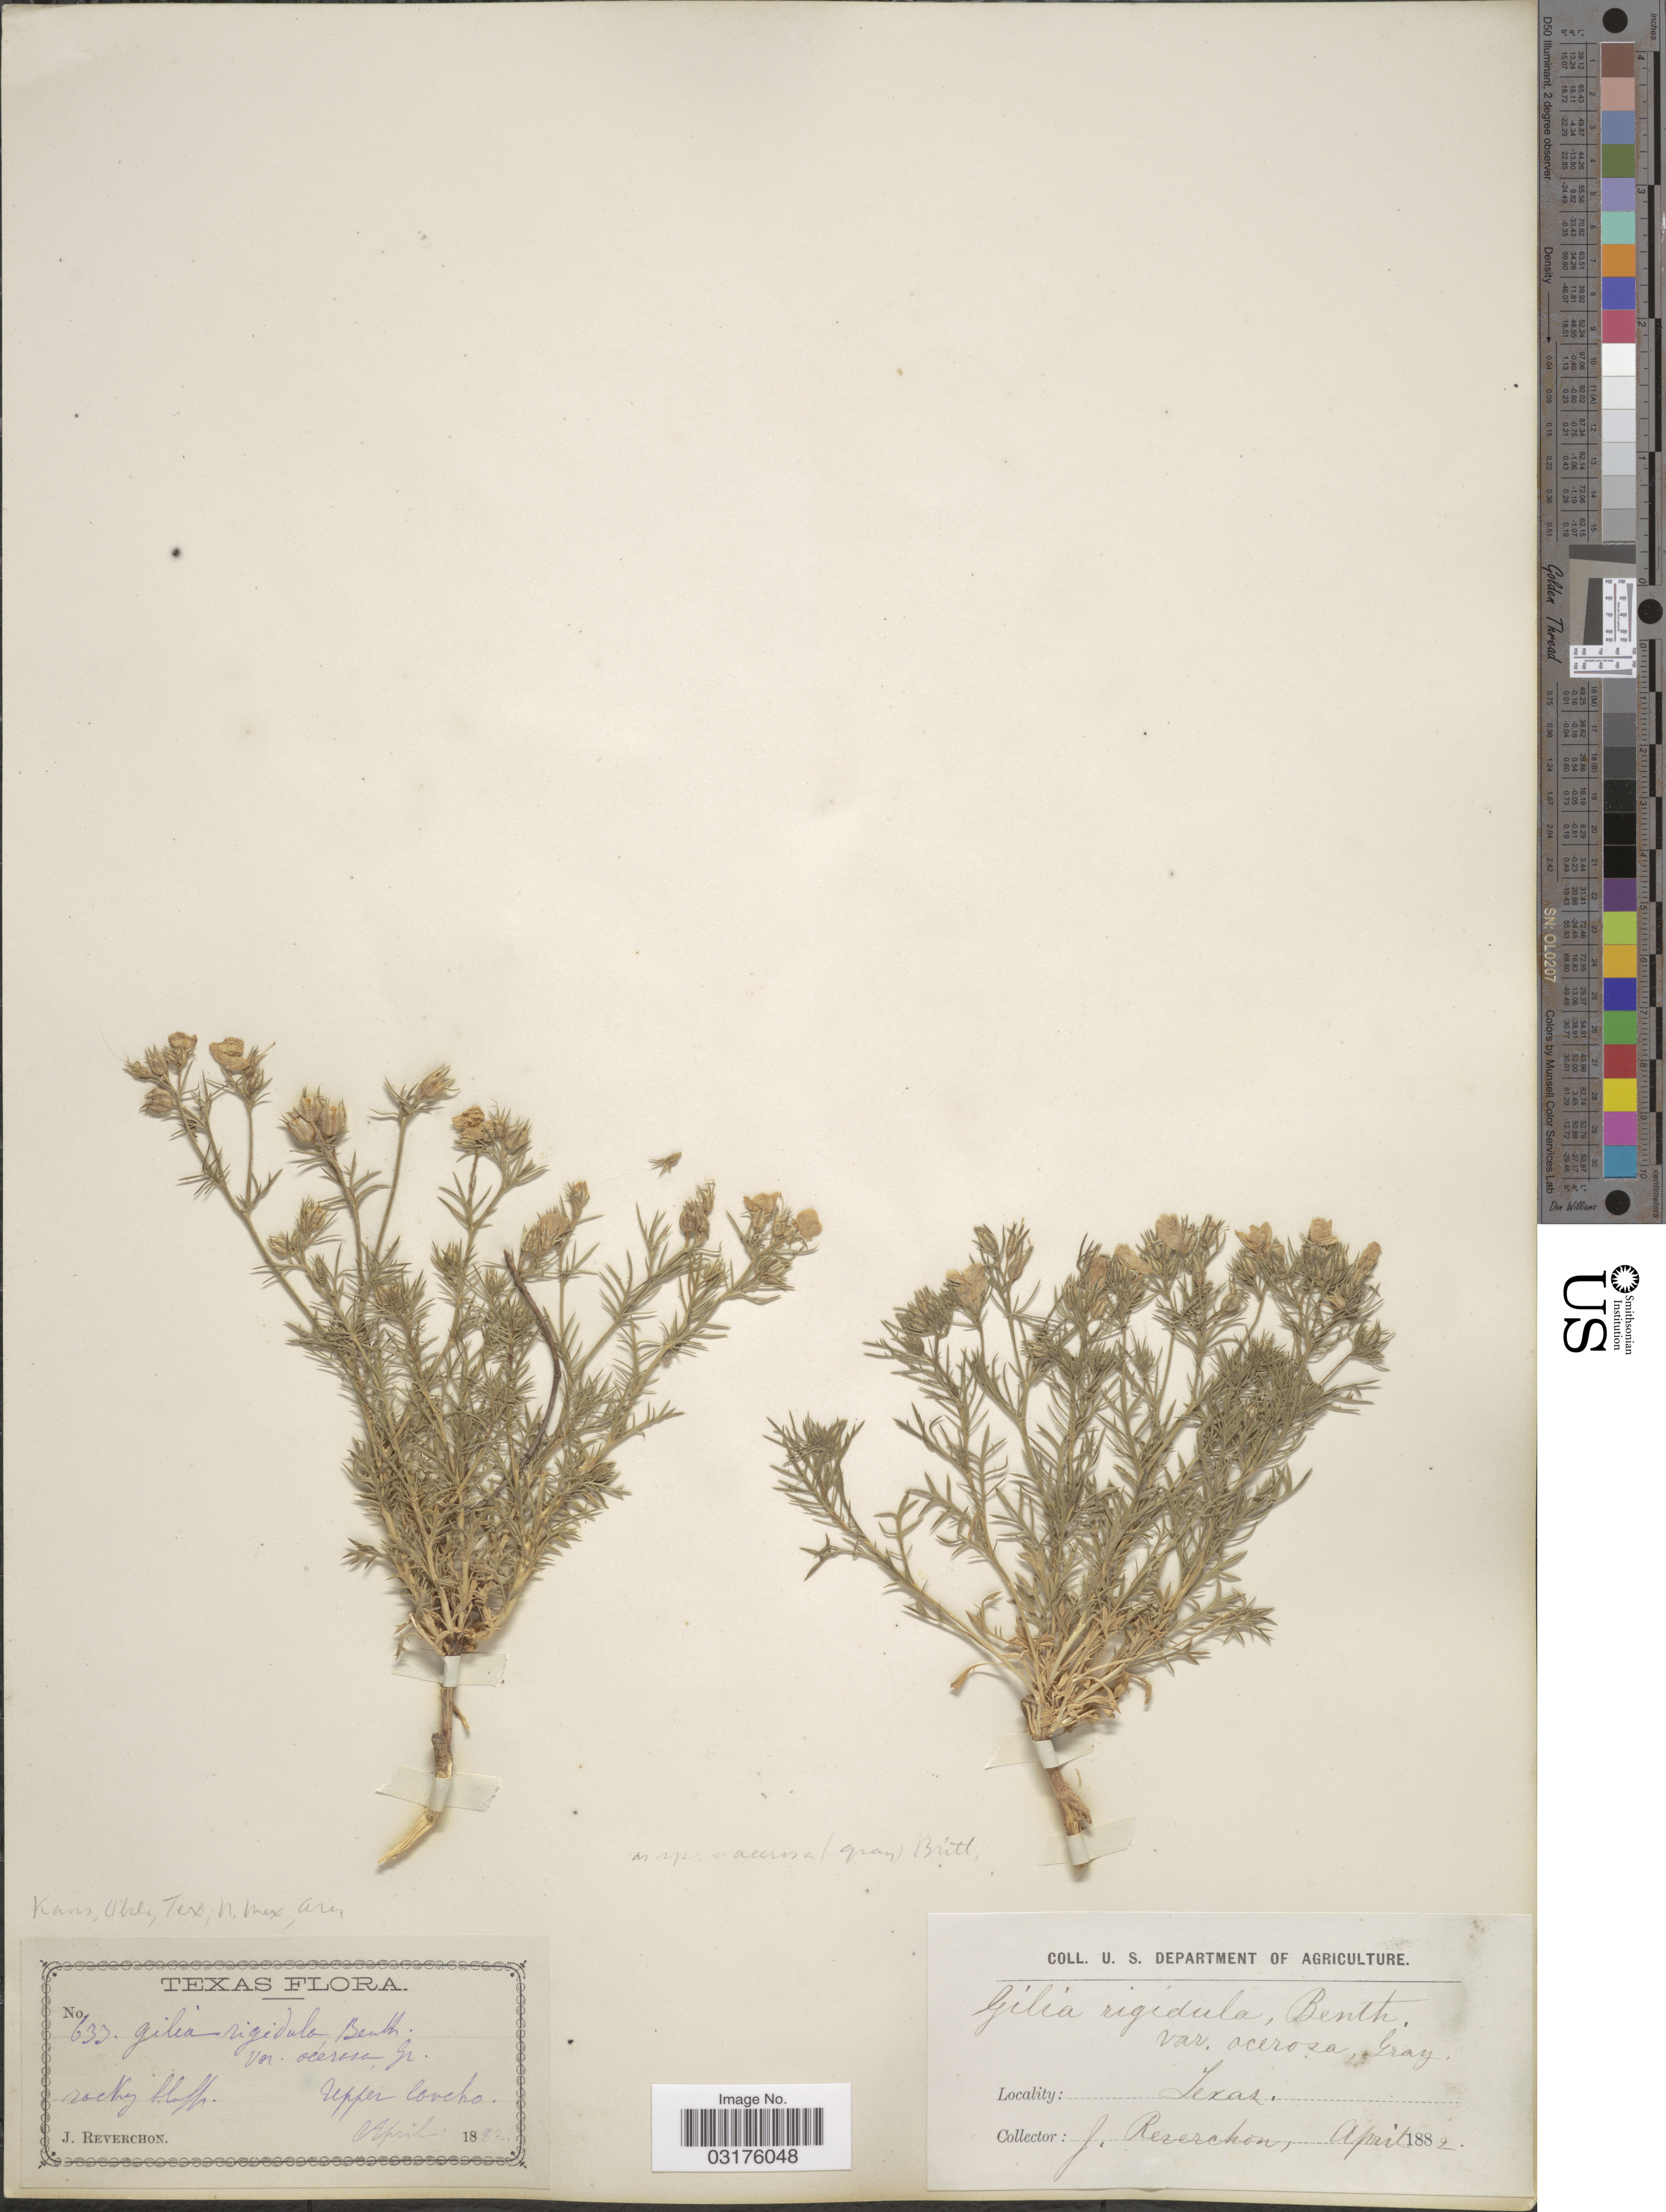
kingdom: Plantae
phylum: Tracheophyta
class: Magnoliopsida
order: Ericales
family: Polemoniaceae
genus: Giliastrum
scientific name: Giliastrum rigidulum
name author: (Benth.) Rydb.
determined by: Strong, Mark T., (BOT), Smithsonian Institution - National Museum of Natural History (UNITED STATES)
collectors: J. Reverchon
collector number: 633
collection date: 1882-04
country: United States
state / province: Texas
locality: Upper Concho.